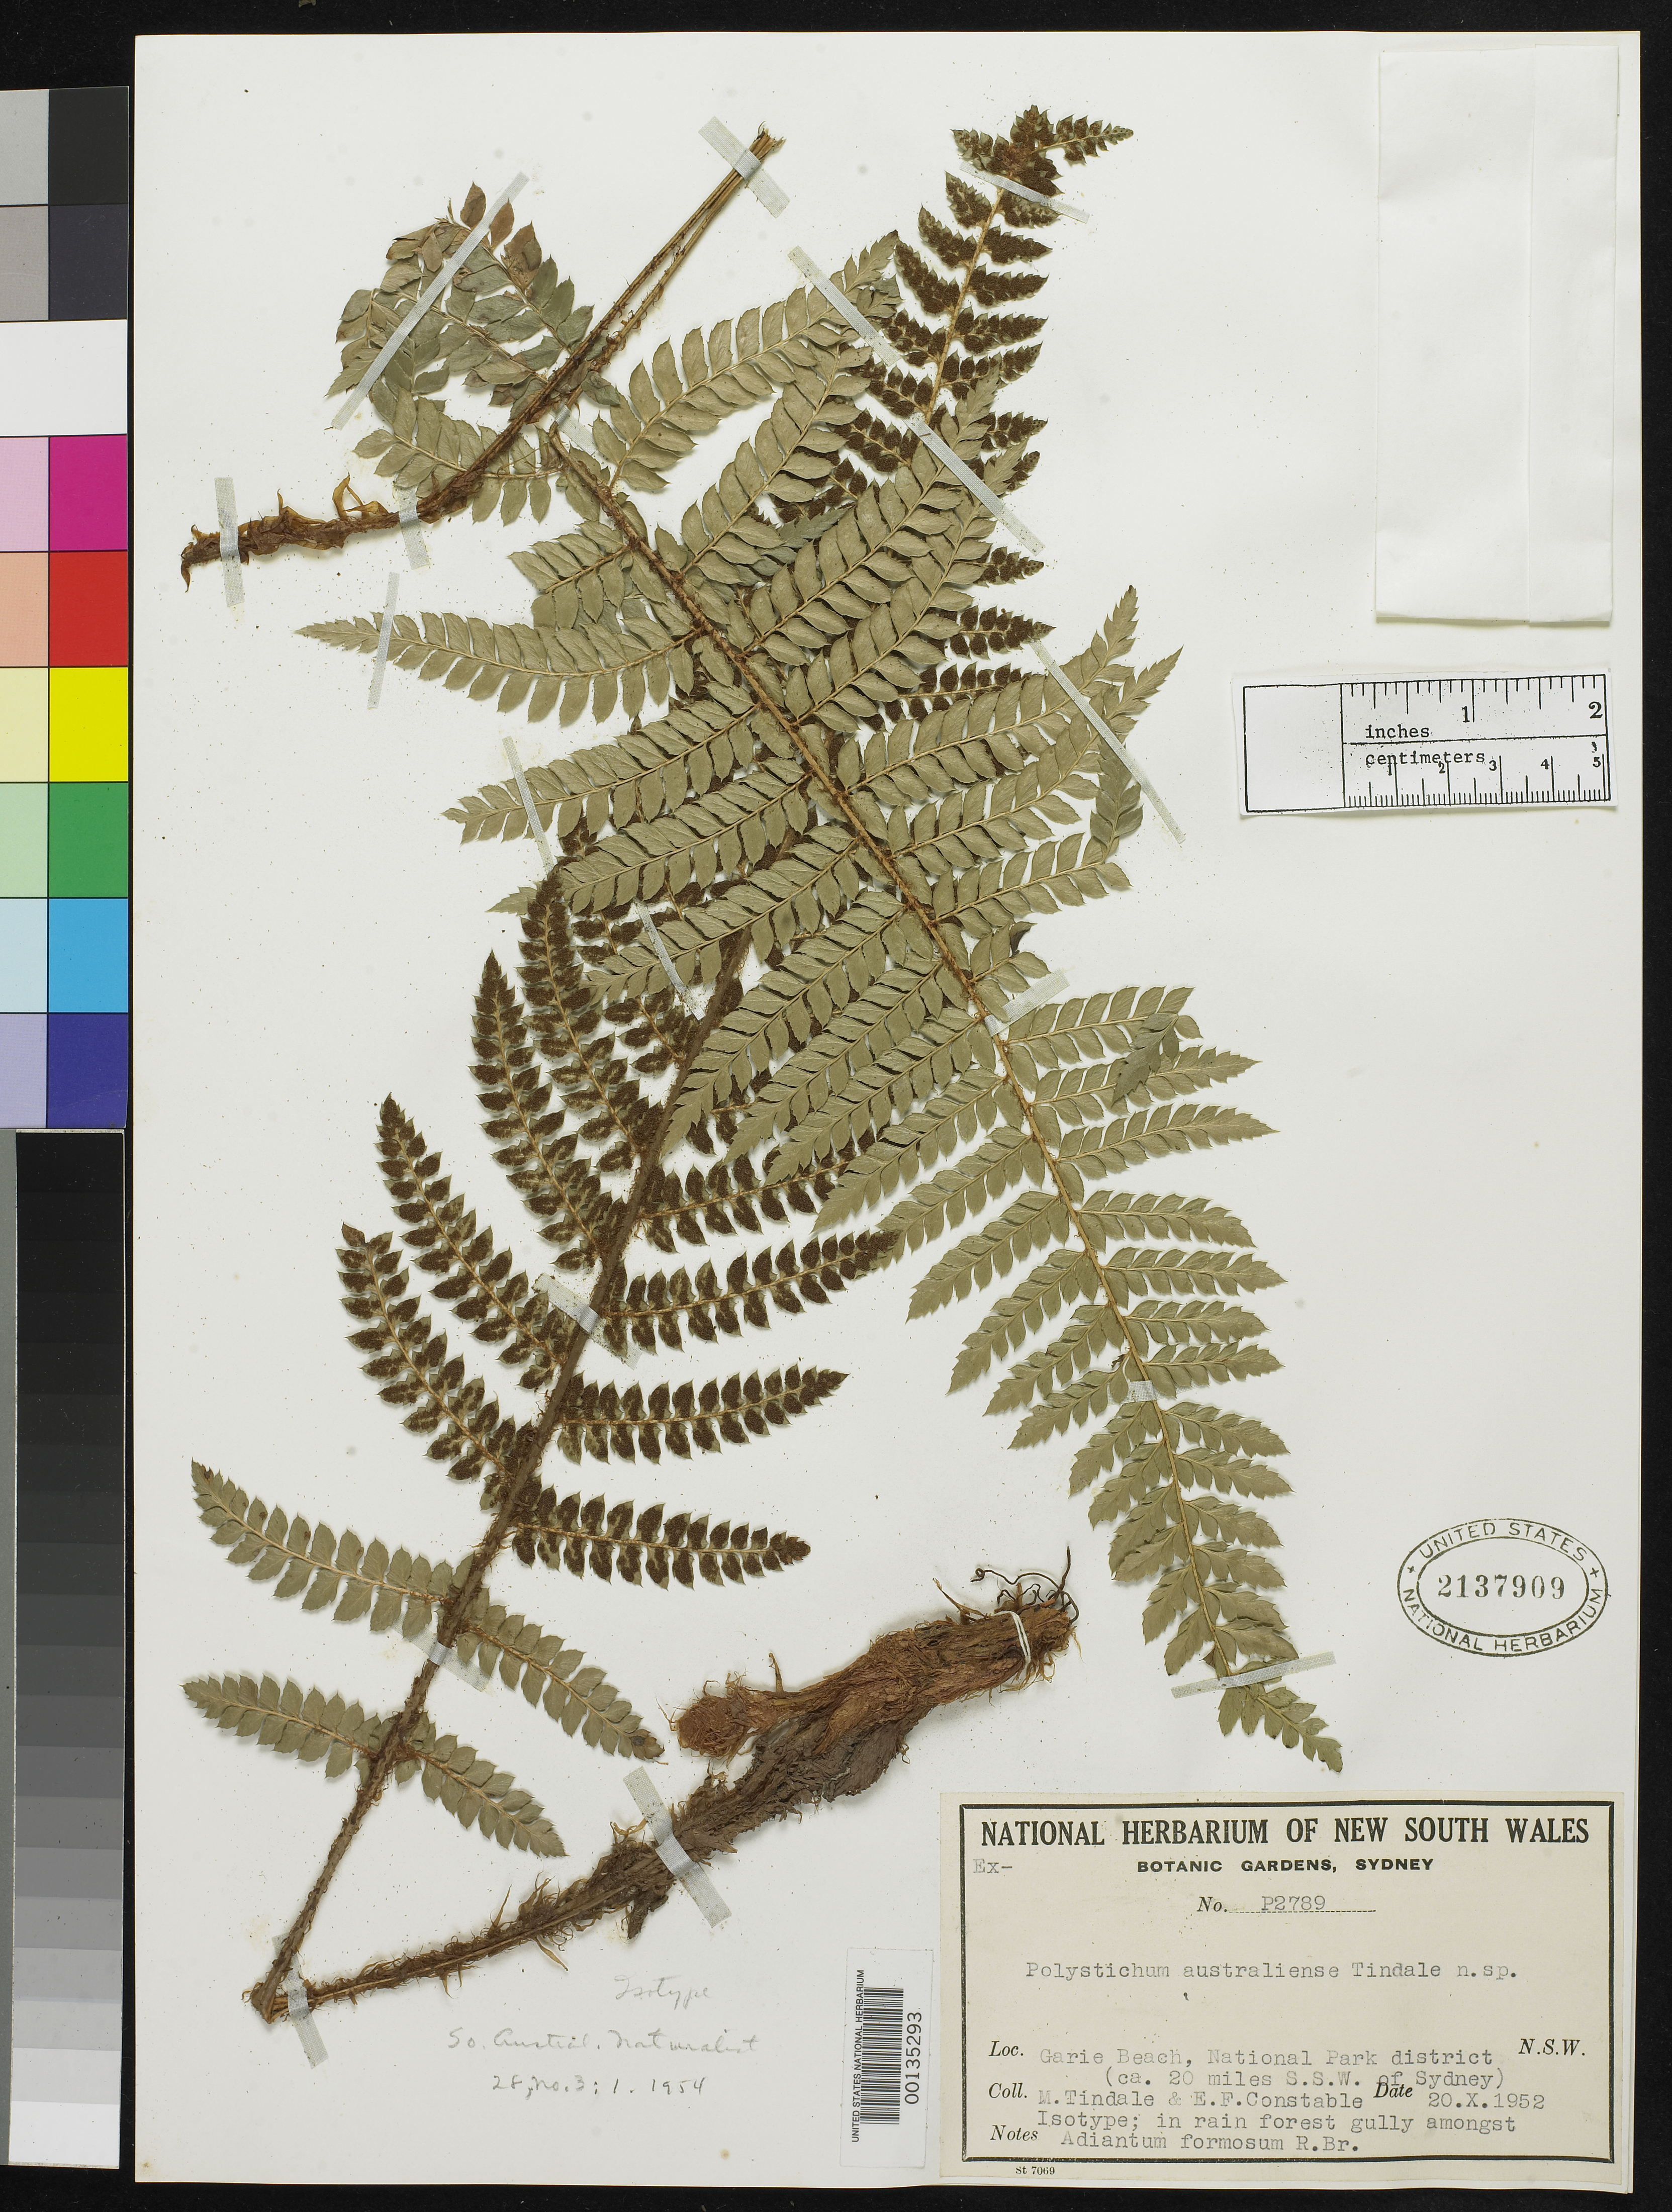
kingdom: Plantae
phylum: Tracheophyta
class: Polypodiopsida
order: Polypodiales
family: Dryopteridaceae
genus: Polystichum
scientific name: Polystichum australiense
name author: Tindale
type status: Isotype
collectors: M. D. Tindale & E. F. Constable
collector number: P2789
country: Australia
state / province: New South Wales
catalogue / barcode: US 2137909